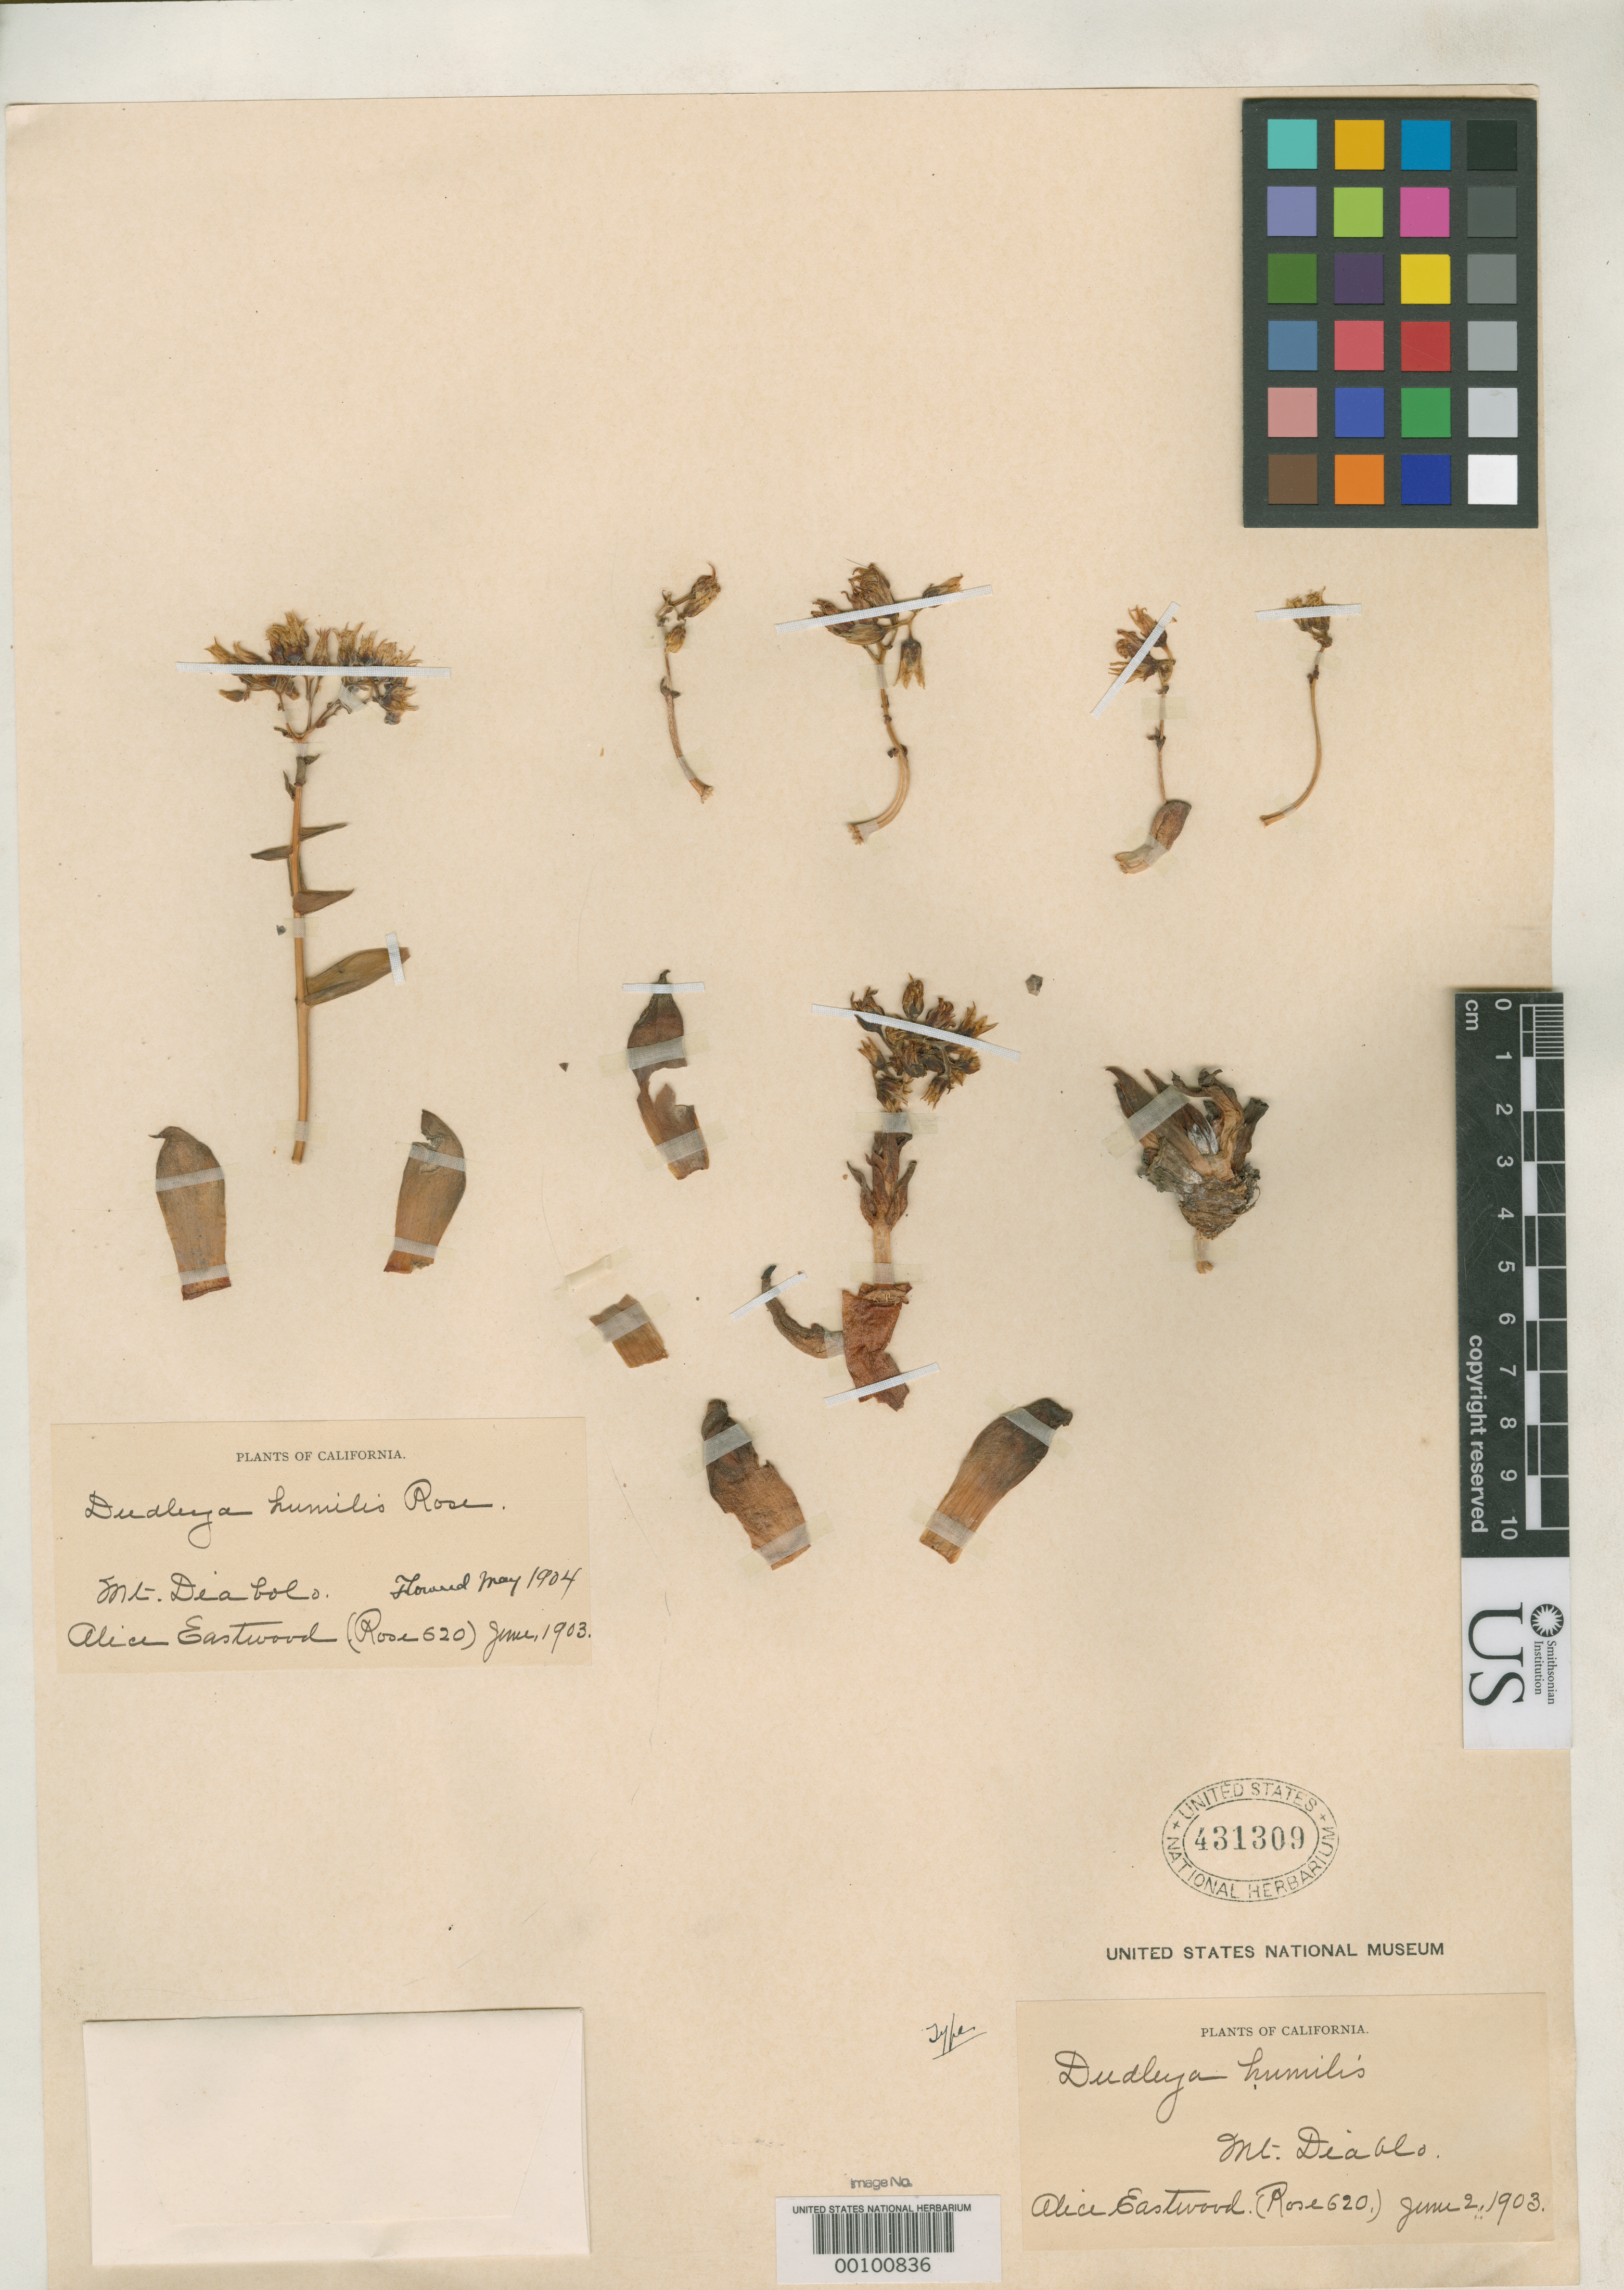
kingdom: Plantae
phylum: Tracheophyta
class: Magnoliopsida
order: Saxifragales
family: Crassulaceae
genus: Dudleya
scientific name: Dudleya humilis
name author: Rose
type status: Type Collection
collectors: A. Eastwood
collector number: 620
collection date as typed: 02 Jun 1903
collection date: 1903-06-02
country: United States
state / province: California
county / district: Contra Costa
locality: Mt. Diablo.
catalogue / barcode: US 431309